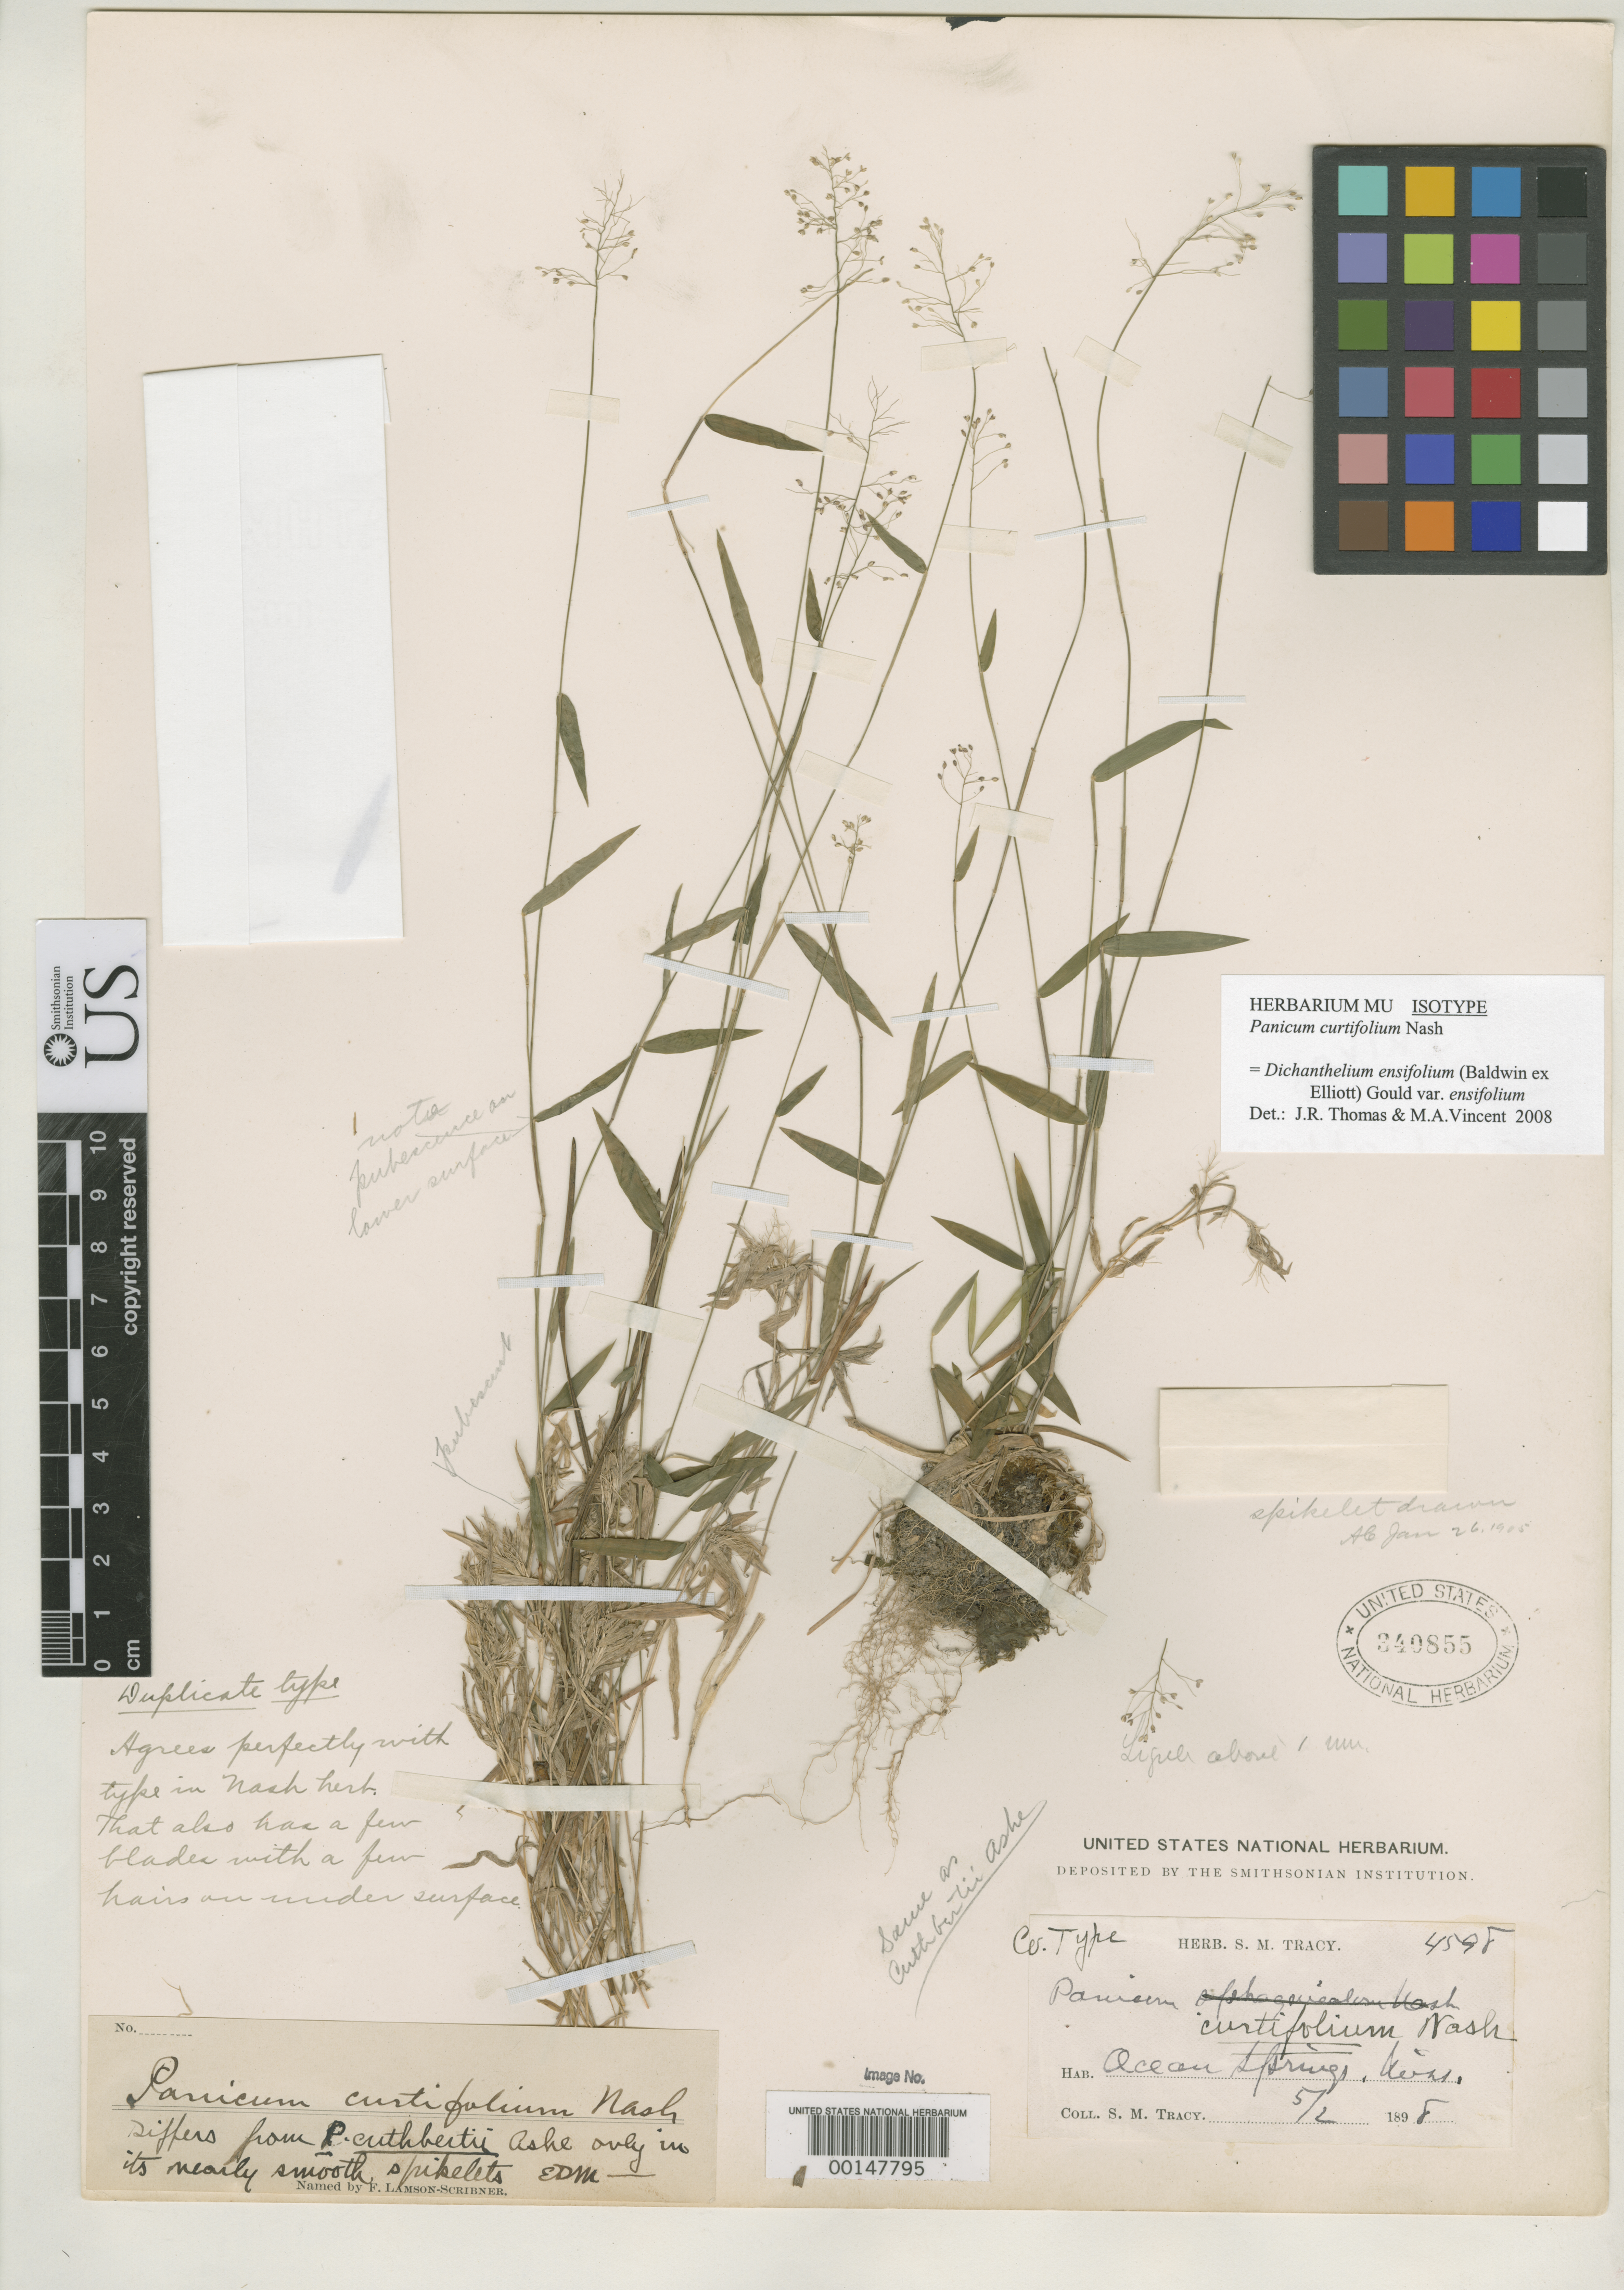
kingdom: Plantae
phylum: Tracheophyta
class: Liliopsida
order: Poales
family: Poaceae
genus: Panicum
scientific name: Panicum curtifolium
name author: Nash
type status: Isotype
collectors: S. M. Tracy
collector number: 4598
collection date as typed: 02 May 1898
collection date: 1898-05-02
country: United States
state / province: Mississippi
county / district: Jackson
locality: Ocean Springs.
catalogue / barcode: US 340855